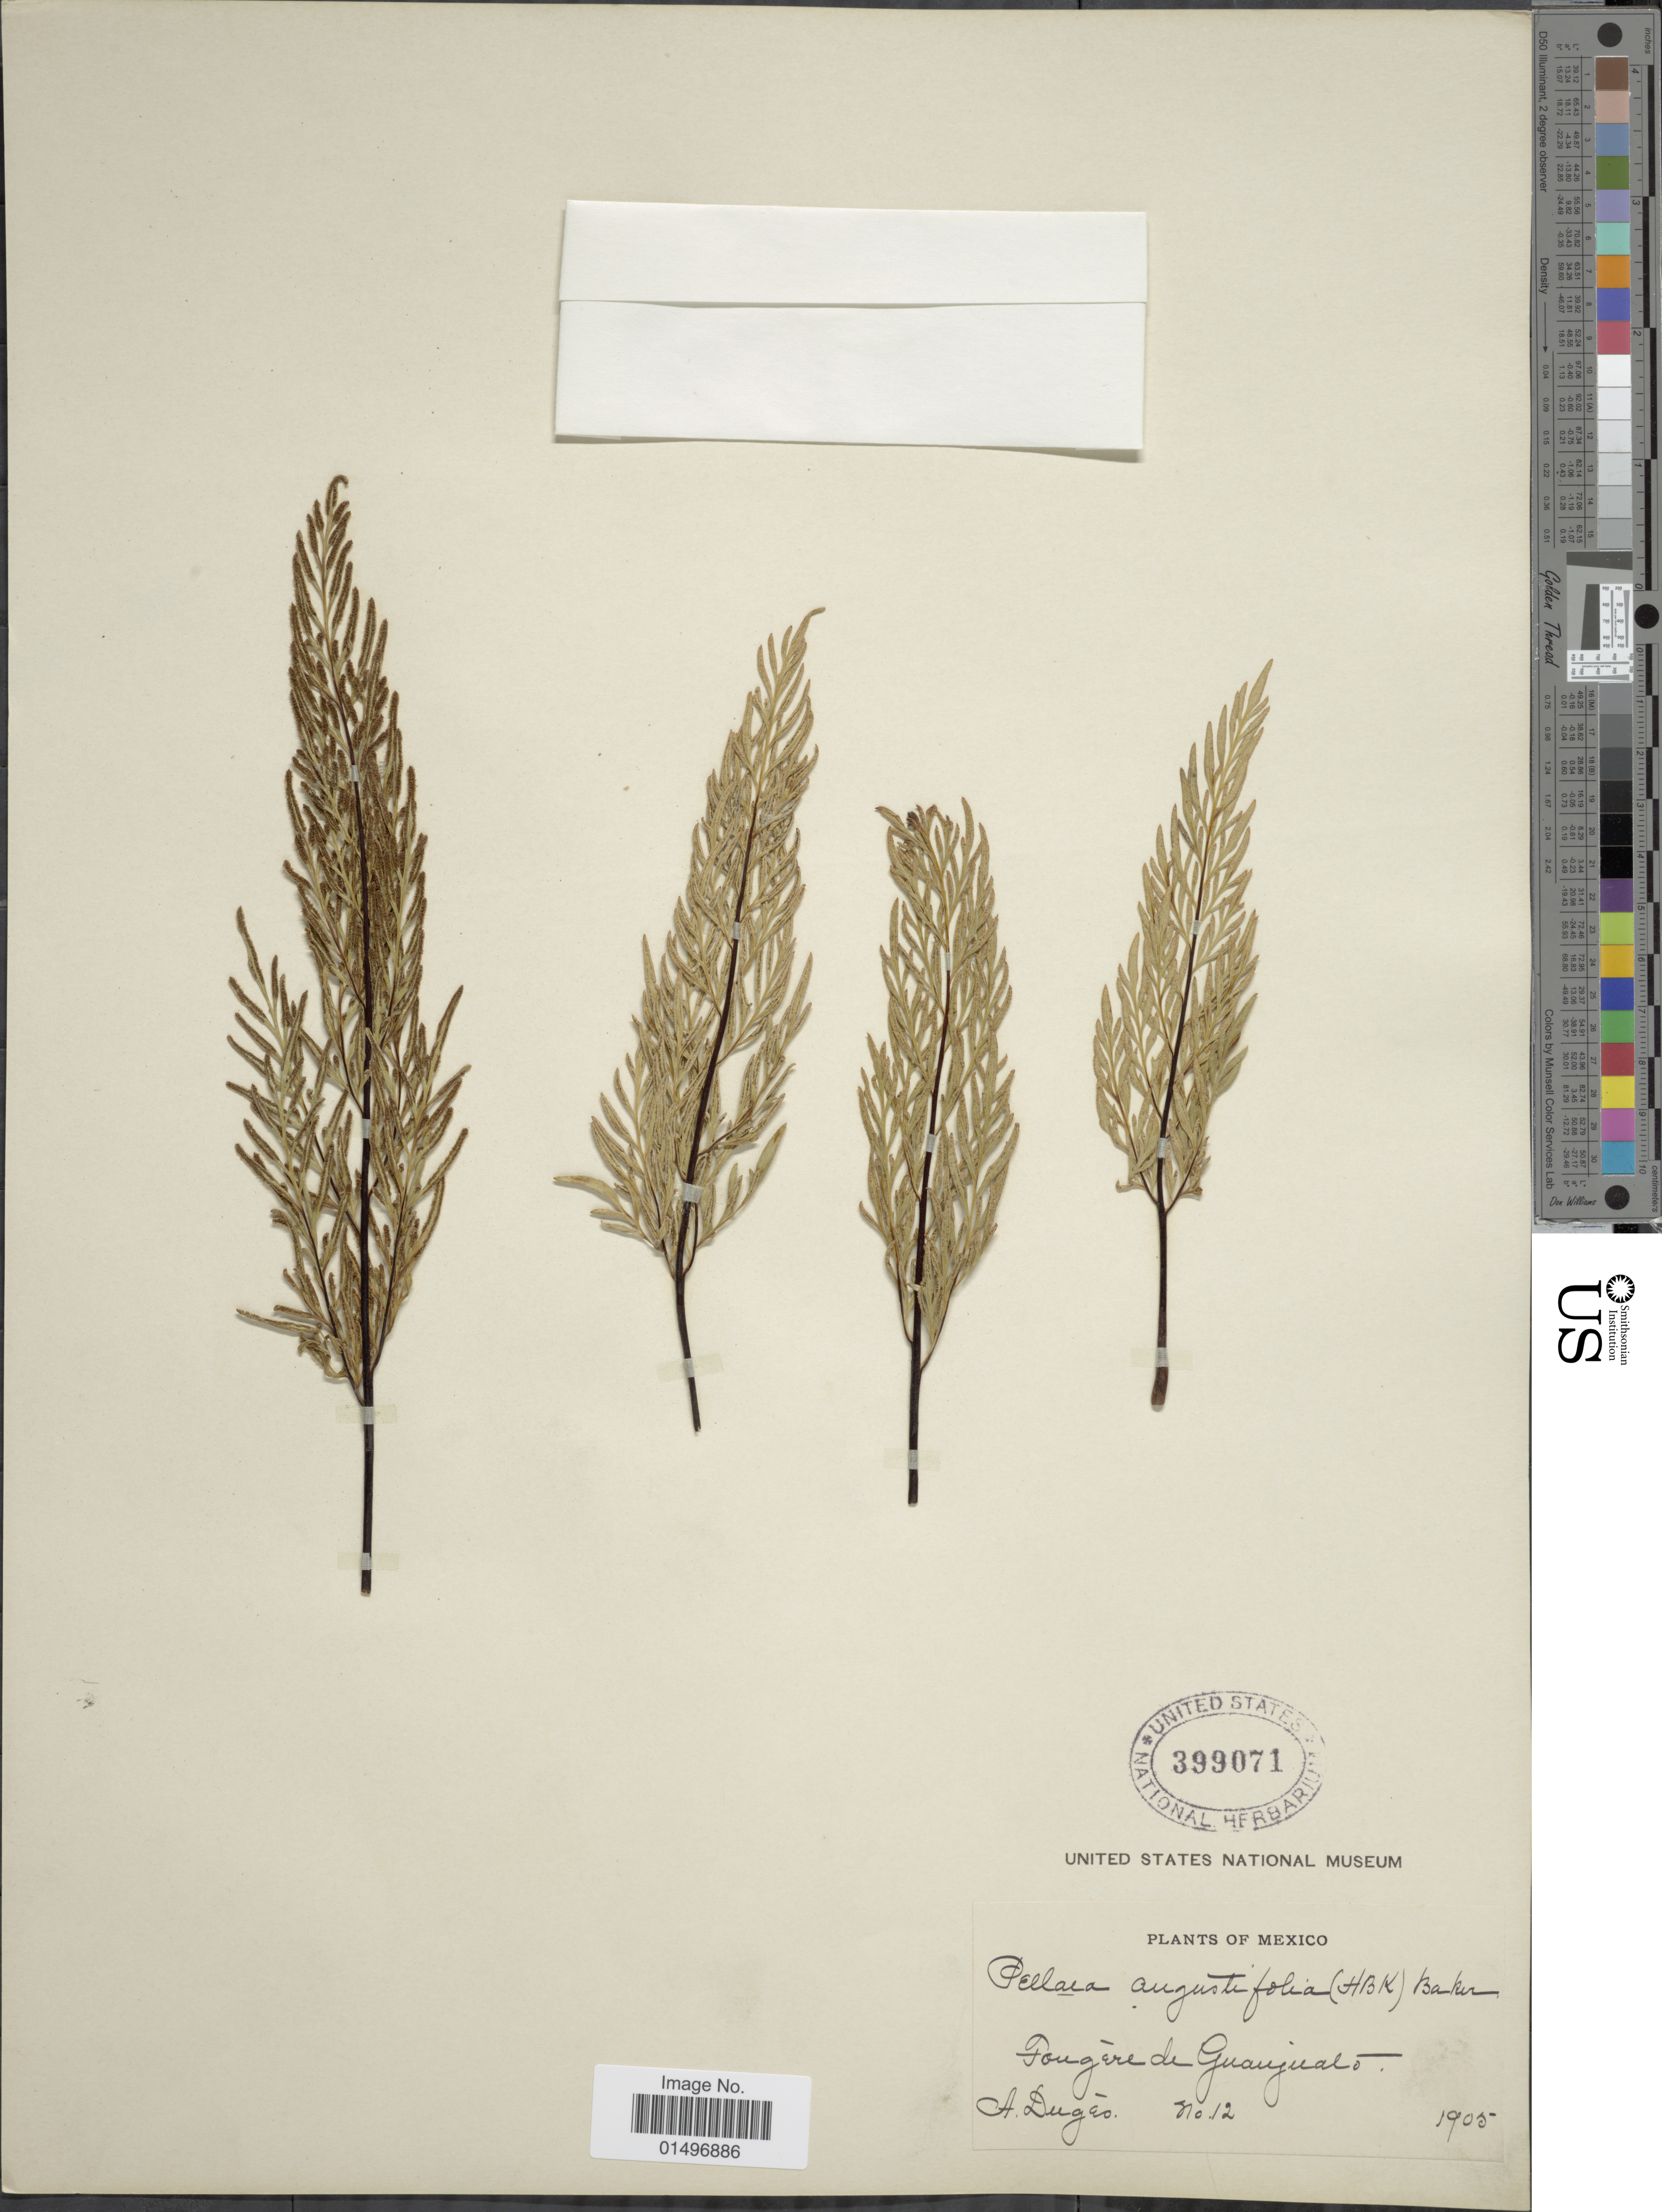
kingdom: Plantae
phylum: Tracheophyta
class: Polypodiopsida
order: Polypodiales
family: Pteridaceae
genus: Gaga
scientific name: Gaga angustifolia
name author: (Kunth) Fay W. Li & Windham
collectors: A. Dugas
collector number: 12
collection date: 1905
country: Mexico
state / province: México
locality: Mexico, Fougurede Guaujualo.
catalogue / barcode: US 399071